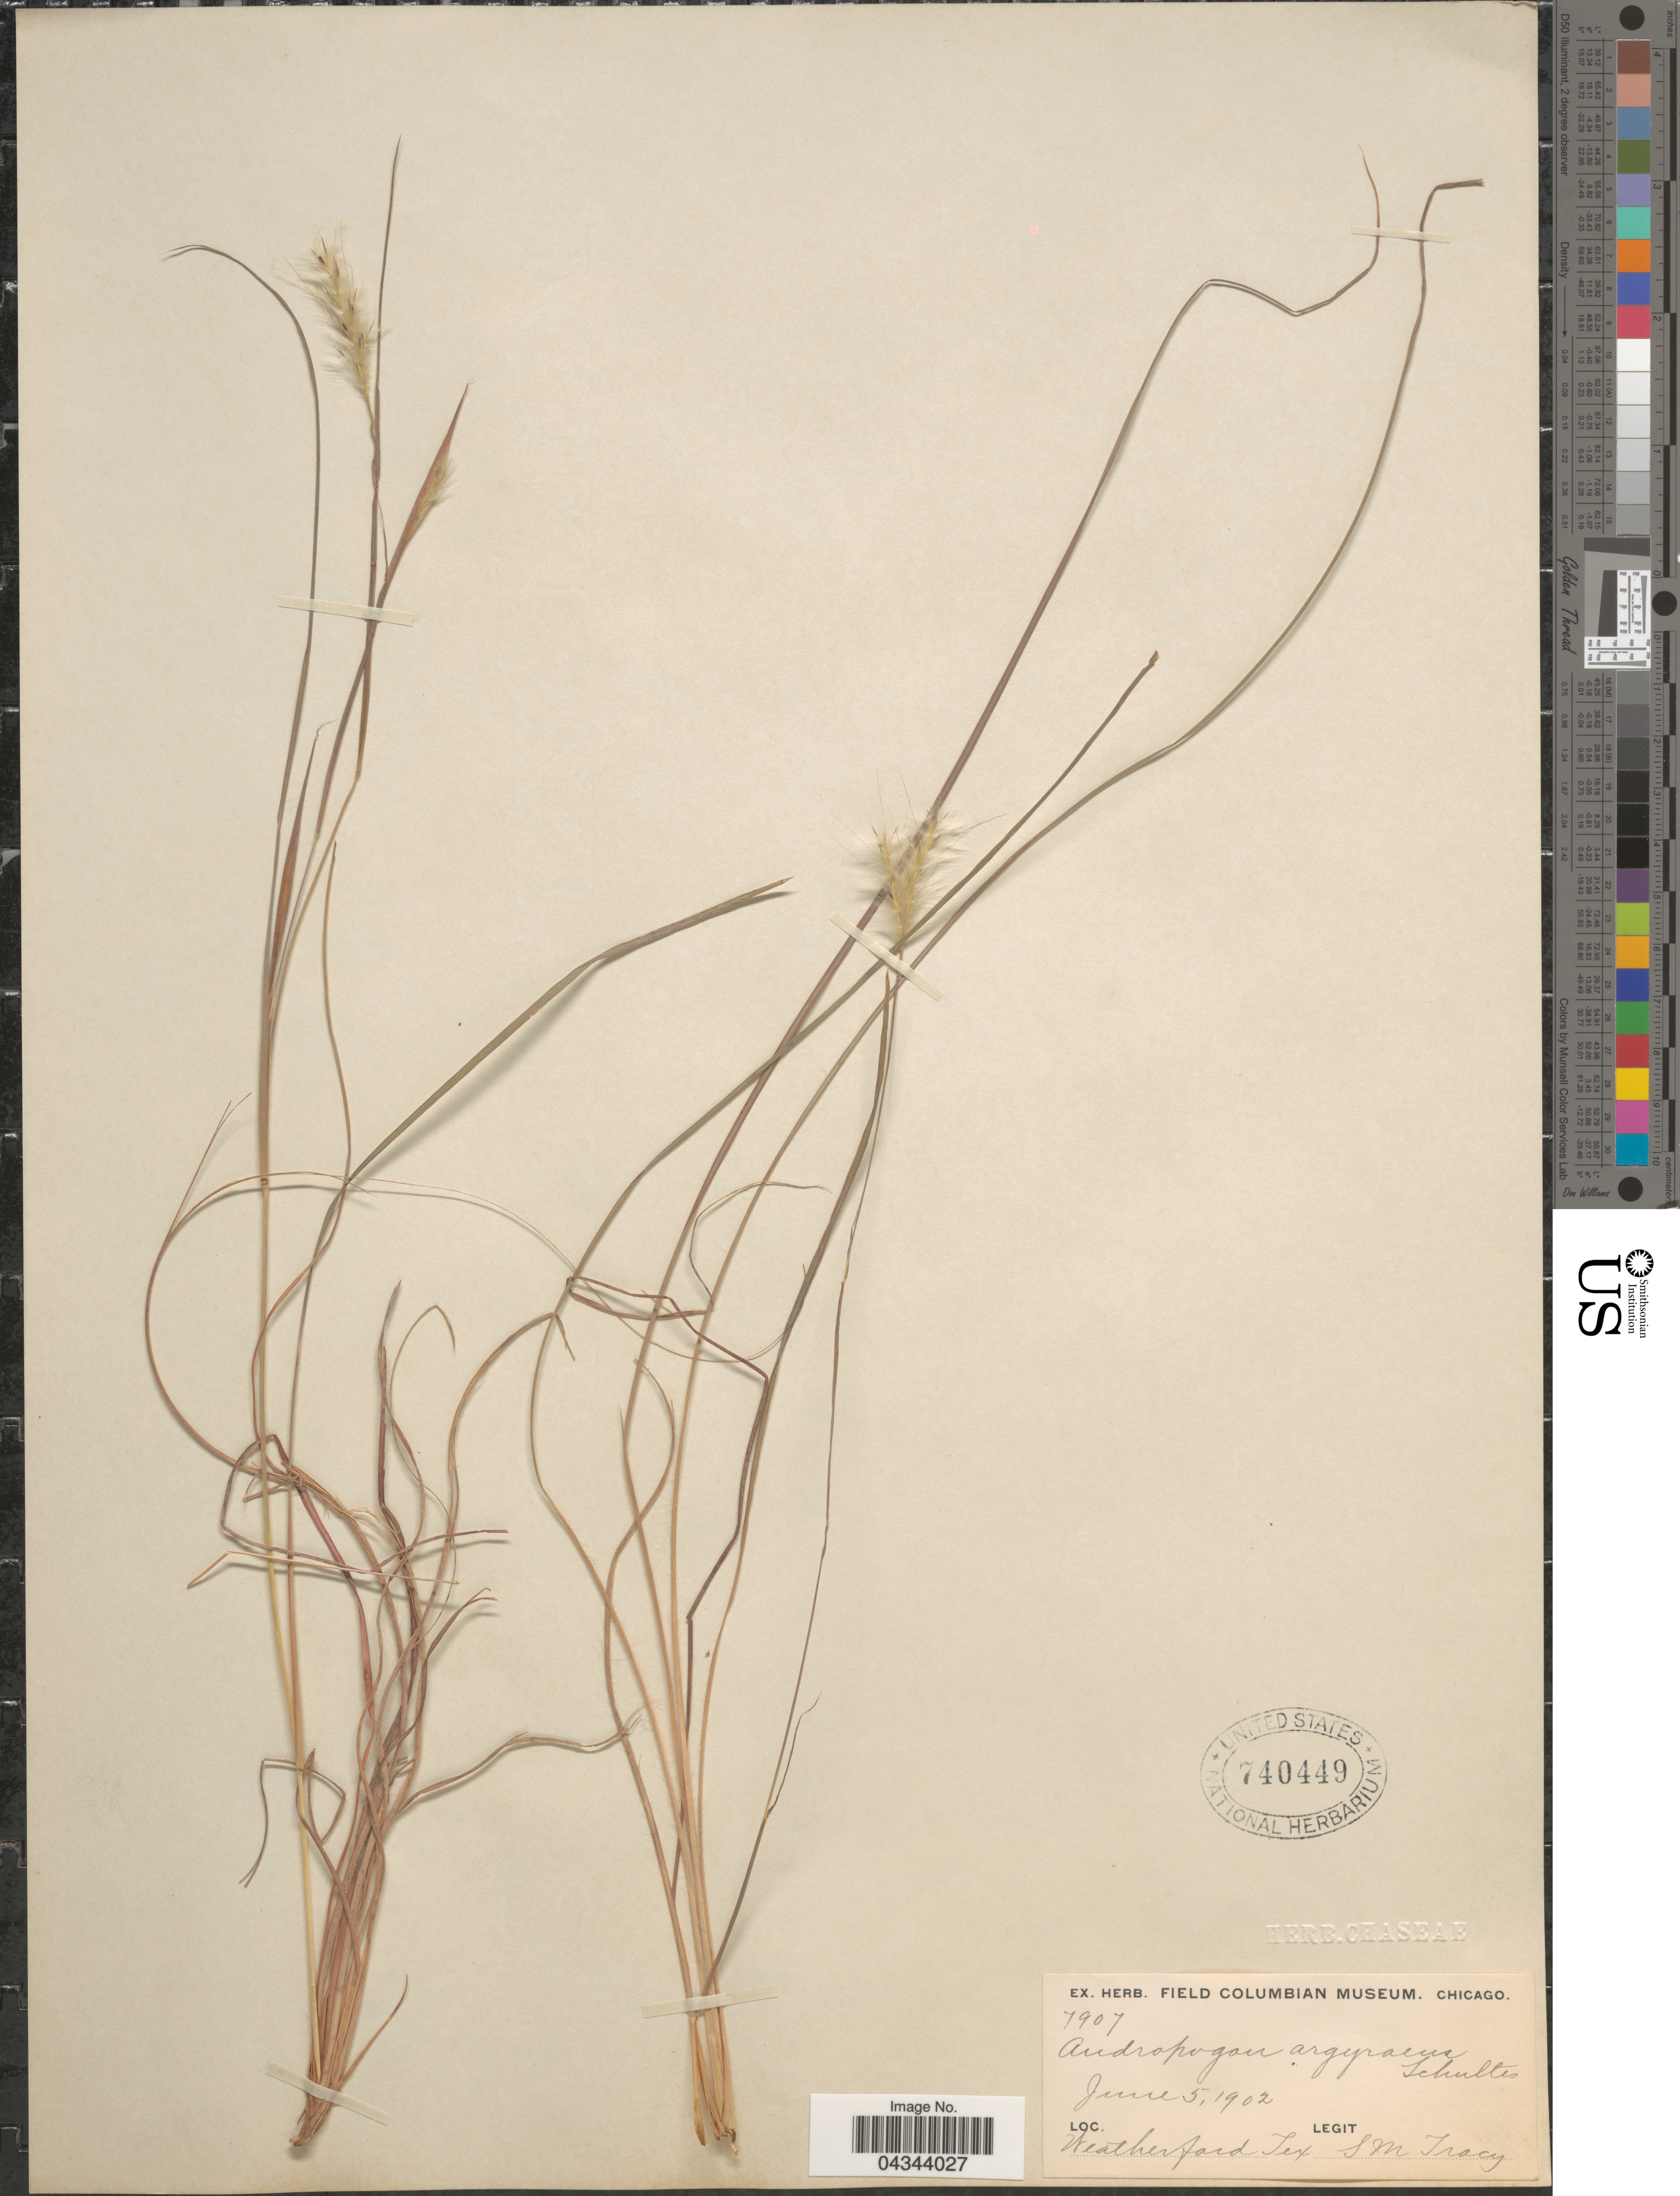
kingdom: Plantae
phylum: Tracheophyta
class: Liliopsida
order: Poales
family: Poaceae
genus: Andropogon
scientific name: Andropogon ternarius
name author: Michx.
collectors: S. M. Tracy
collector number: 7907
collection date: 1902-06-05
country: United States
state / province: Texas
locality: Weatherford.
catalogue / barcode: US 740449